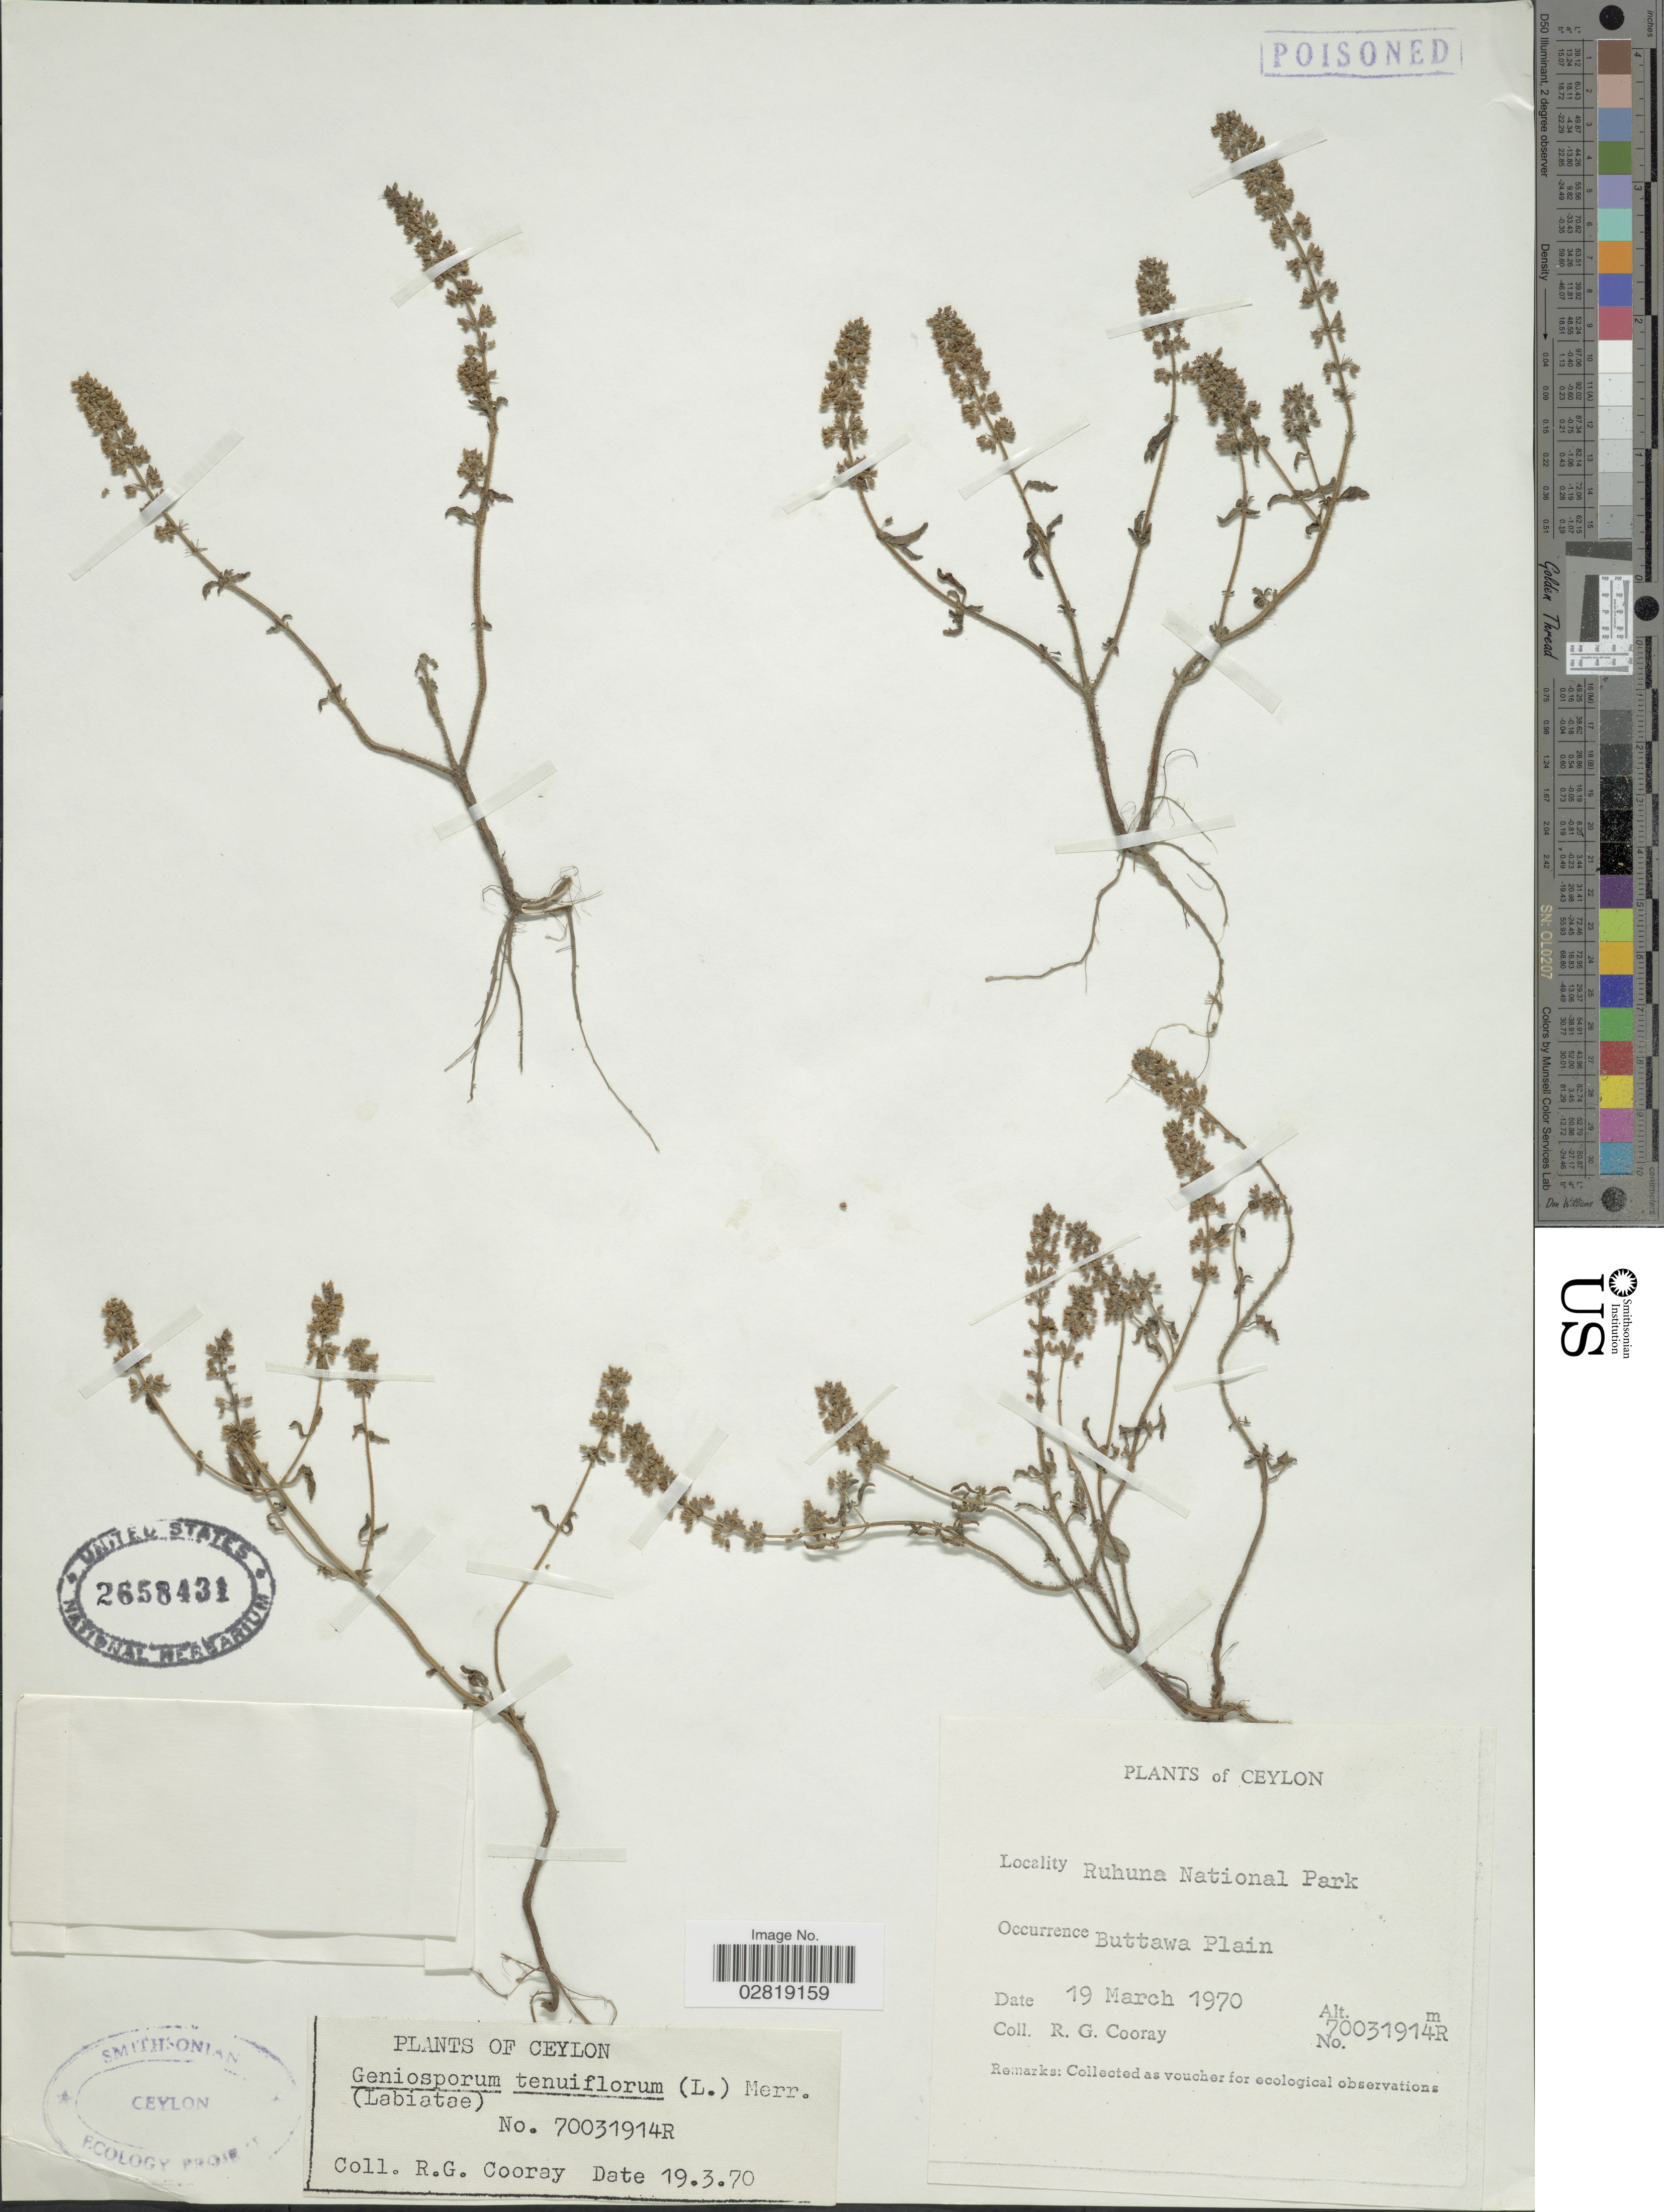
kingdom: Plantae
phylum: Tracheophyta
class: Magnoliopsida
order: Lamiales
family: Lamiaceae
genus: Geniosporum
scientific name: Geniosporum tenuiflorum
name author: (L.) Merr.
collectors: R. Cooray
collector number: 70031914R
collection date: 1970-03-19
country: Sri Lanka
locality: Ceylon. Ruhuna National Park. Buttawa Plain.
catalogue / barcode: US 2658431